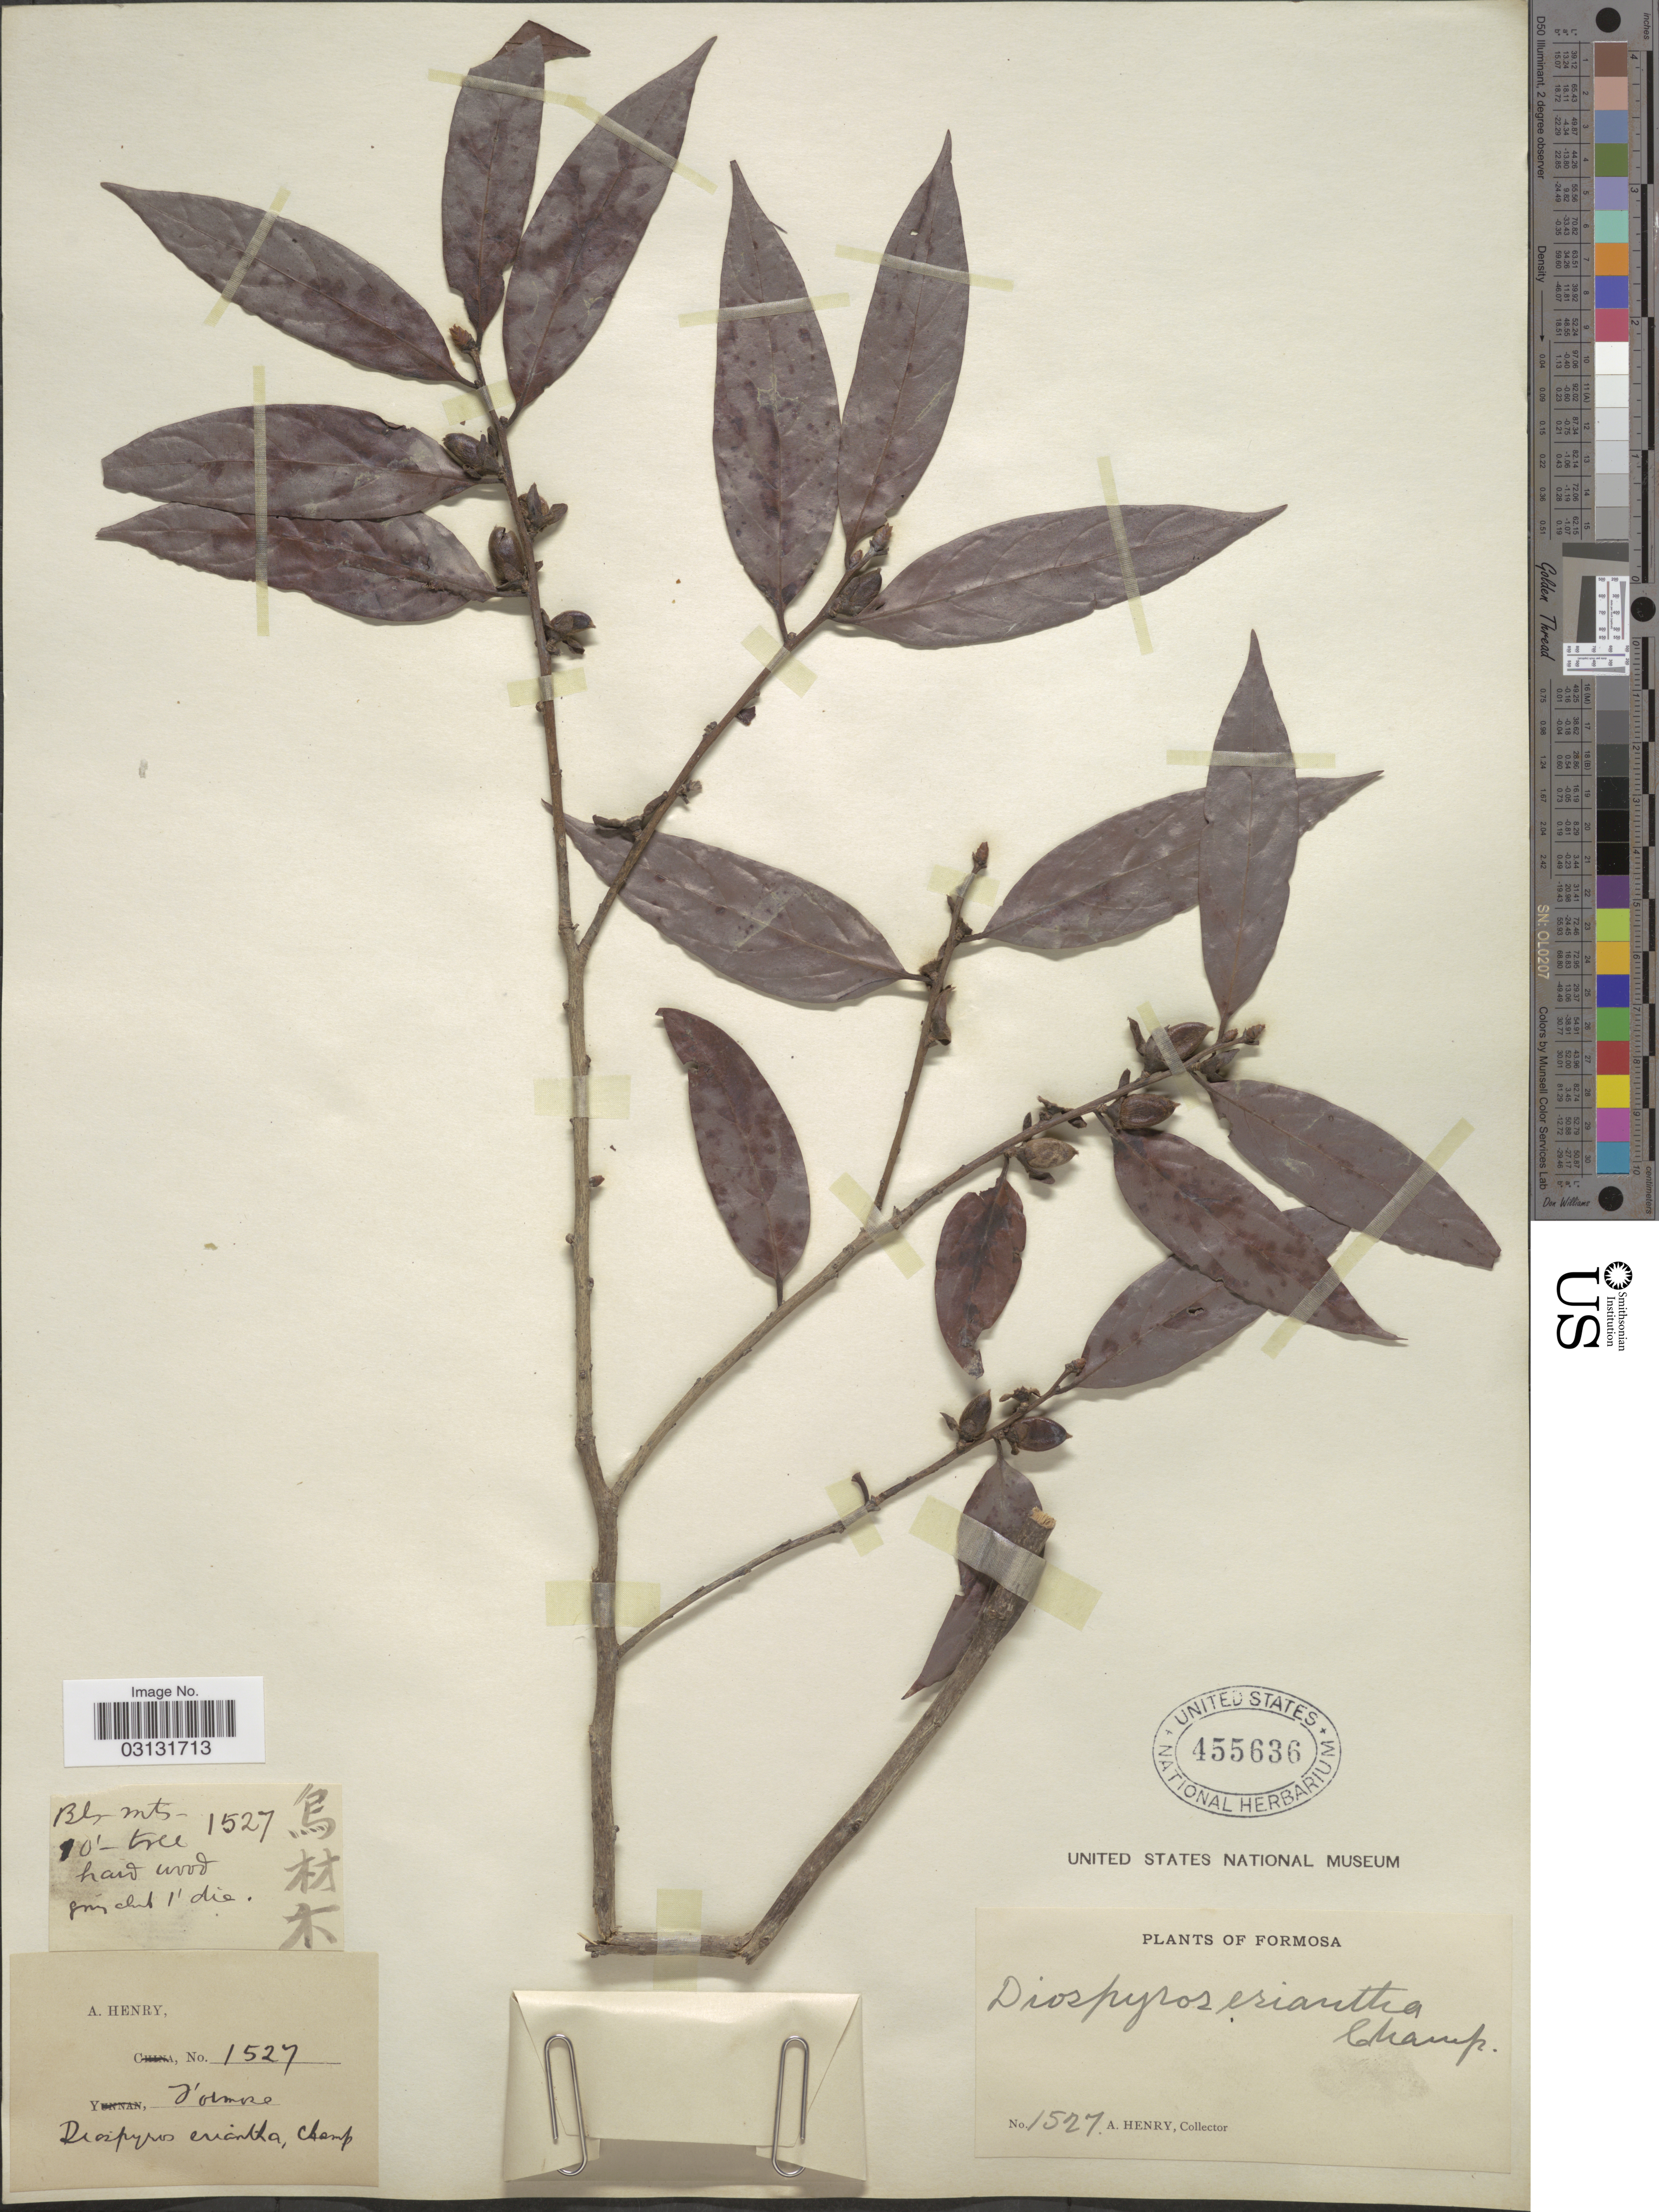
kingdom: Plantae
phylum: Tracheophyta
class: Magnoliopsida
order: Ericales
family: Ebenaceae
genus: Diospyros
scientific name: Diospyros eriantha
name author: Champ. ex Benth.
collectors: A. Henry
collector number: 1527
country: Taiwan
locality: Formosa.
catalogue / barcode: US 455636